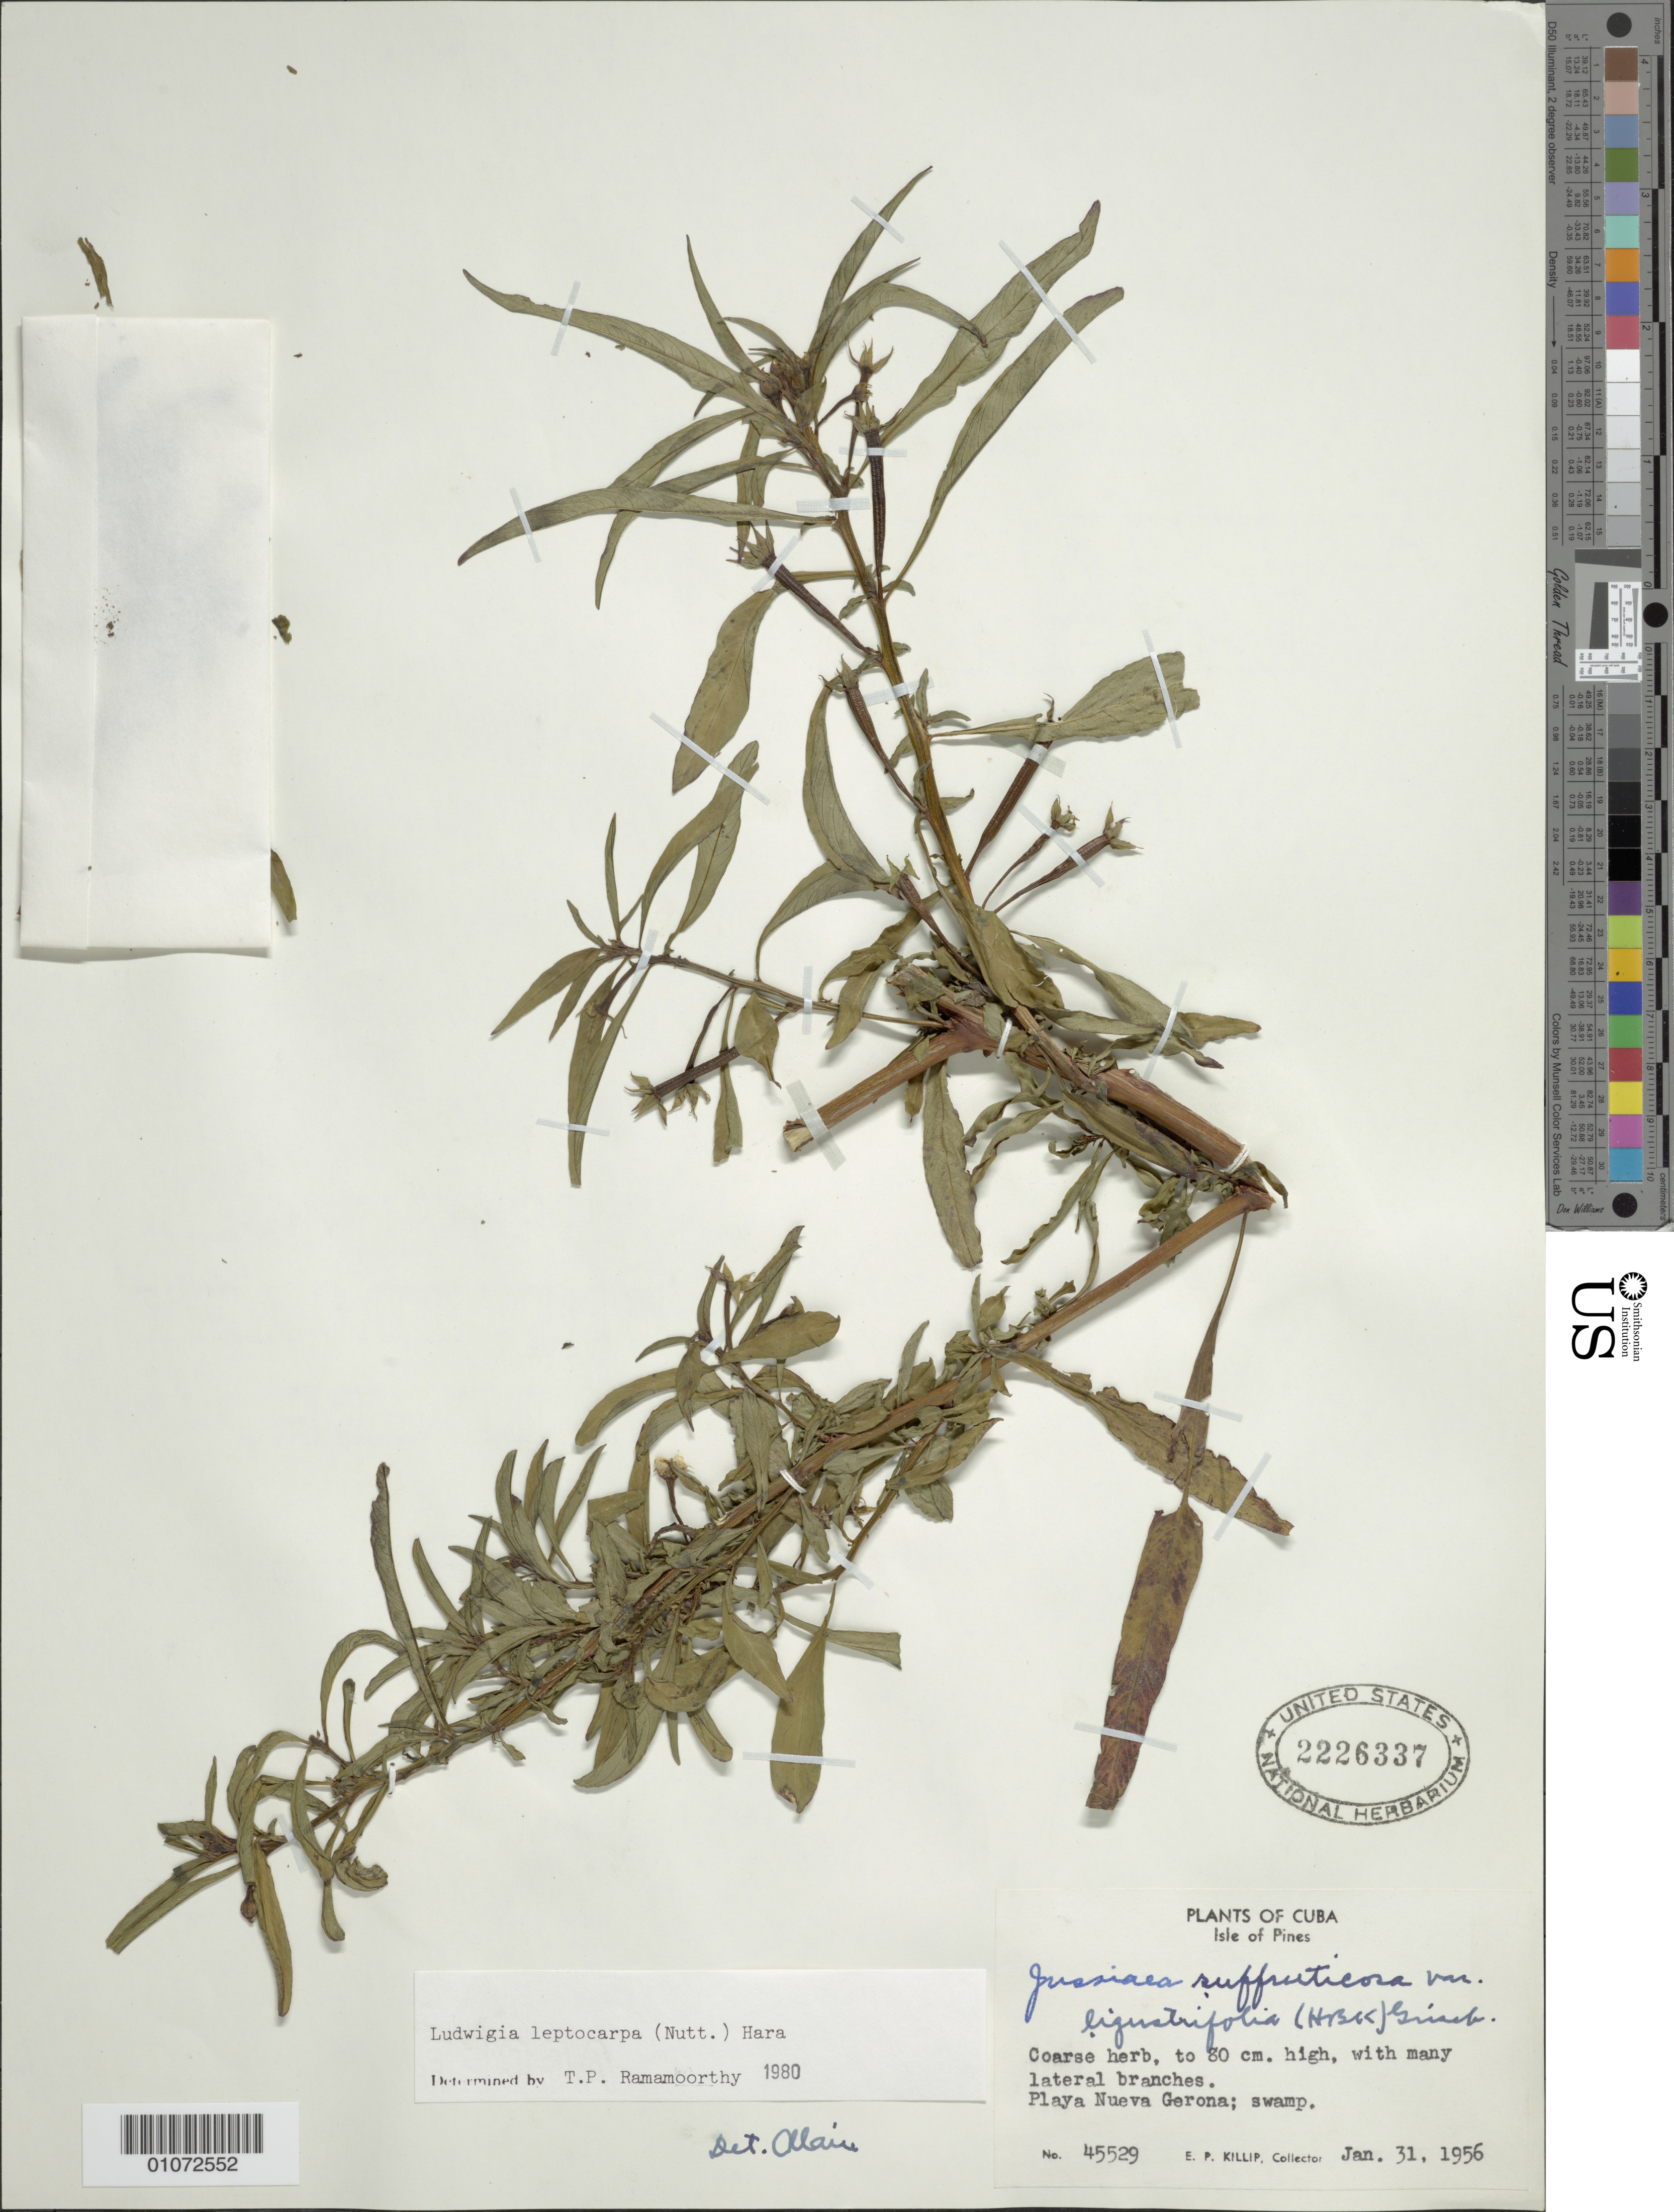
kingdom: Plantae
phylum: Tracheophyta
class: Magnoliopsida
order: Myrtales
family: Onagraceae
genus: Ludwigia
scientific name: Ludwigia leptocarpa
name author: (Nutt.) H. Hara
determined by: Ramamoorthy, T. P.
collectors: E. P. Killip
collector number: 45529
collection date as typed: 31 Jan 1956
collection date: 1956-01-31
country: Cuba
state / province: Isla de La Juventud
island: Isla de la Juventud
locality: Playa Nueva Gerona; swamp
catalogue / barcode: US 2226337